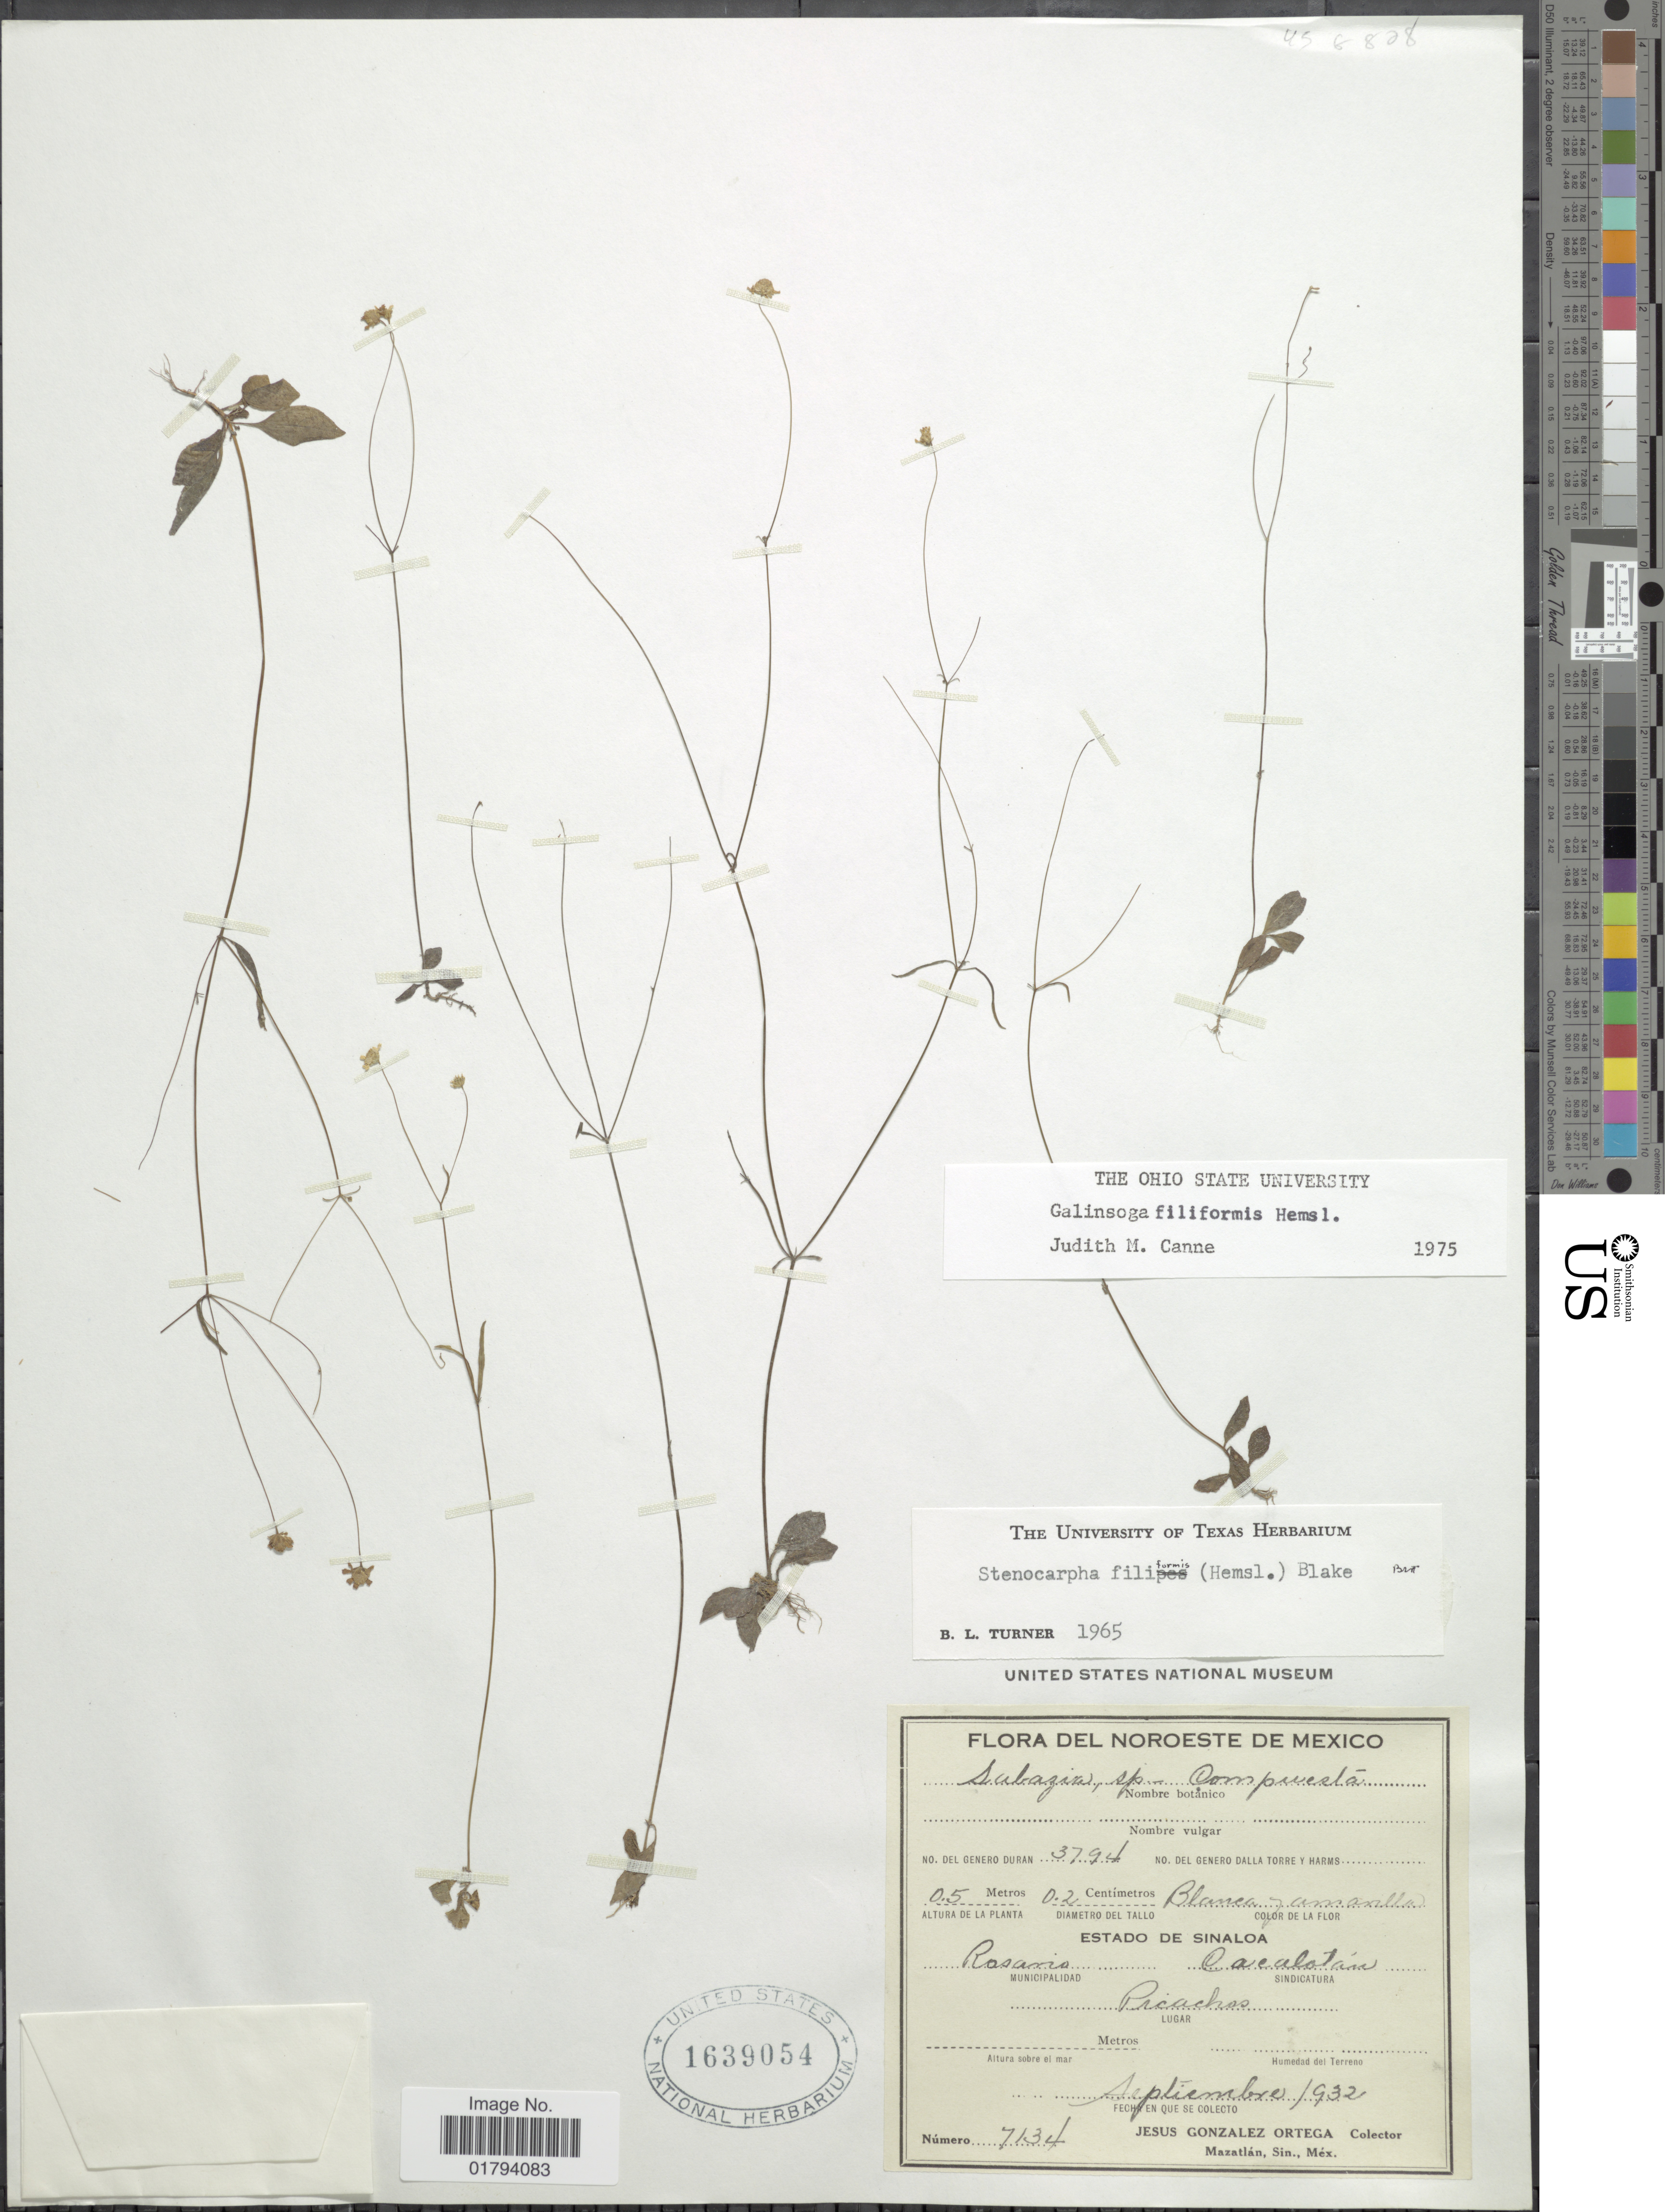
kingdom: Plantae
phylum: Tracheophyta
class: Magnoliopsida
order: Asterales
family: Asteraceae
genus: Galinsoga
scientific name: Galinsoga filiformis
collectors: J. Ortega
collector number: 7134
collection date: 1932-09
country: Mexico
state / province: Sinaloa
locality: Rosario Municipalidad, Cacalotan Sindicatura, Picachos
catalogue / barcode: US 1639054